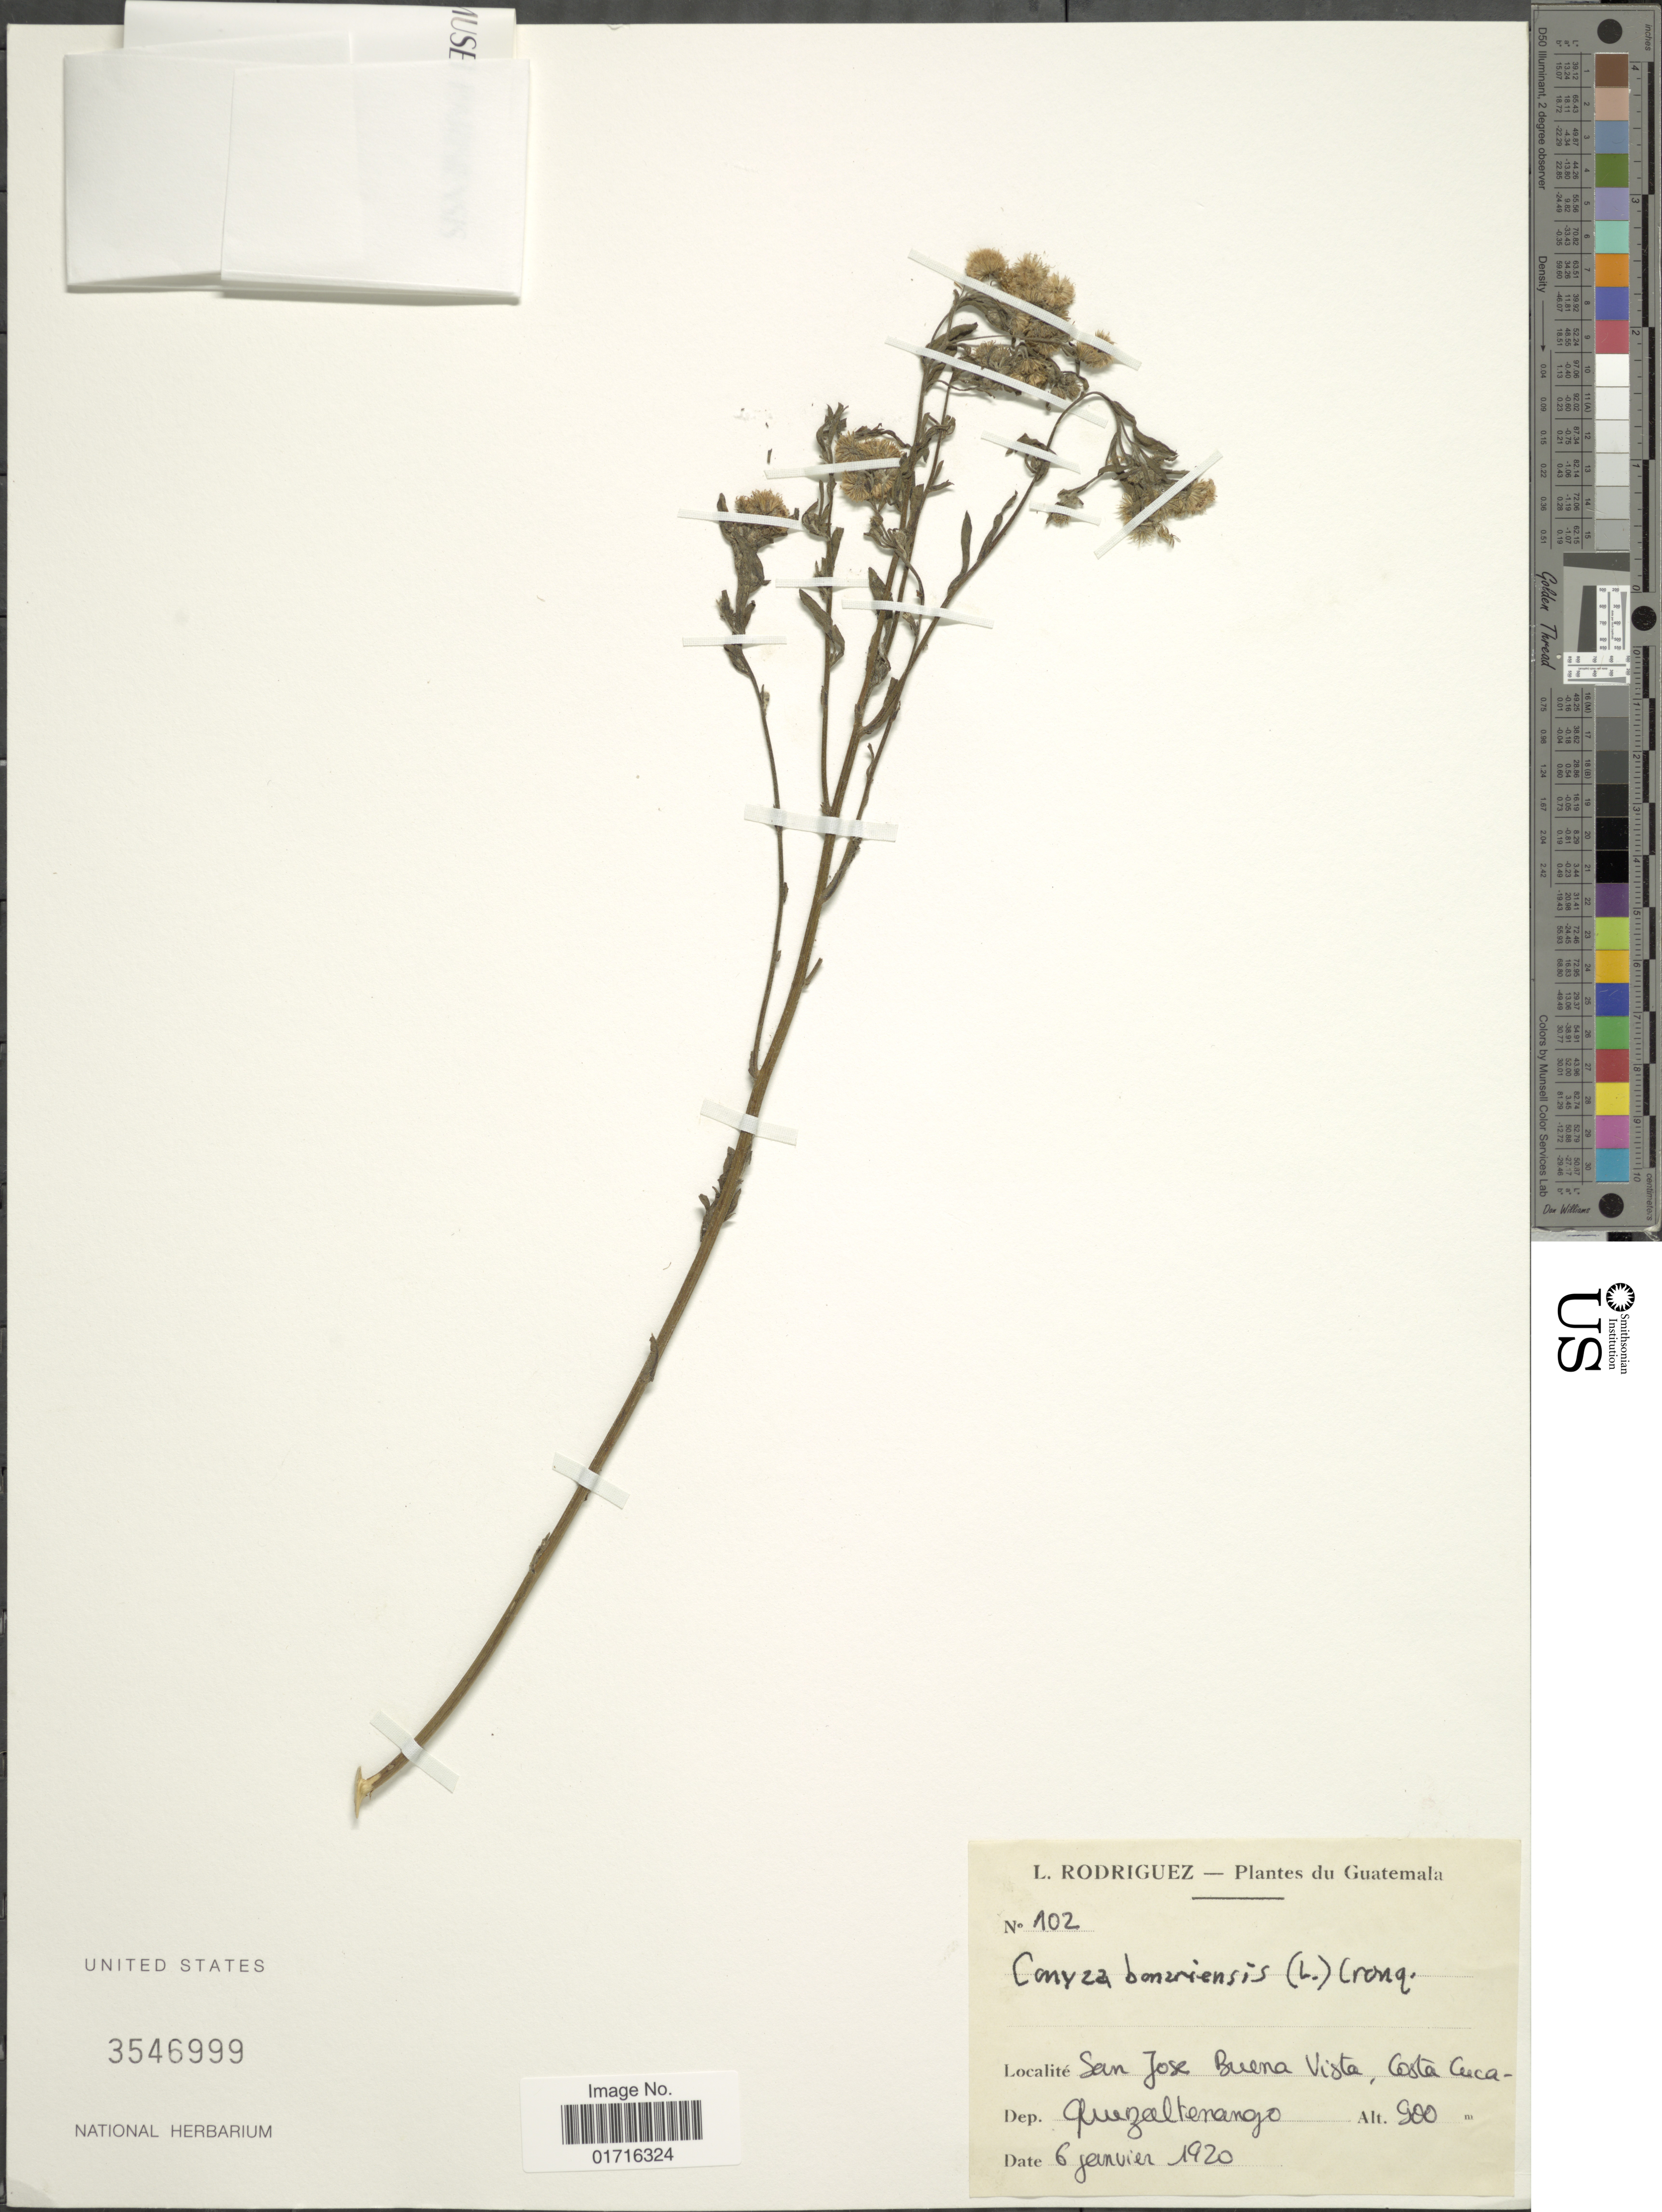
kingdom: Plantae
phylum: Tracheophyta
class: Magnoliopsida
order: Asterales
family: Asteraceae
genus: Conyza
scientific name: Conyza bonariensis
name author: (L.) Cronq.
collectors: L. Rodriguez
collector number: A02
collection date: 1920-01-06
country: Guatemala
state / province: Quetzaltenango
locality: San Jose Buena Vista, Costa Cuca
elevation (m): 900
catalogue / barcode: US 3546999